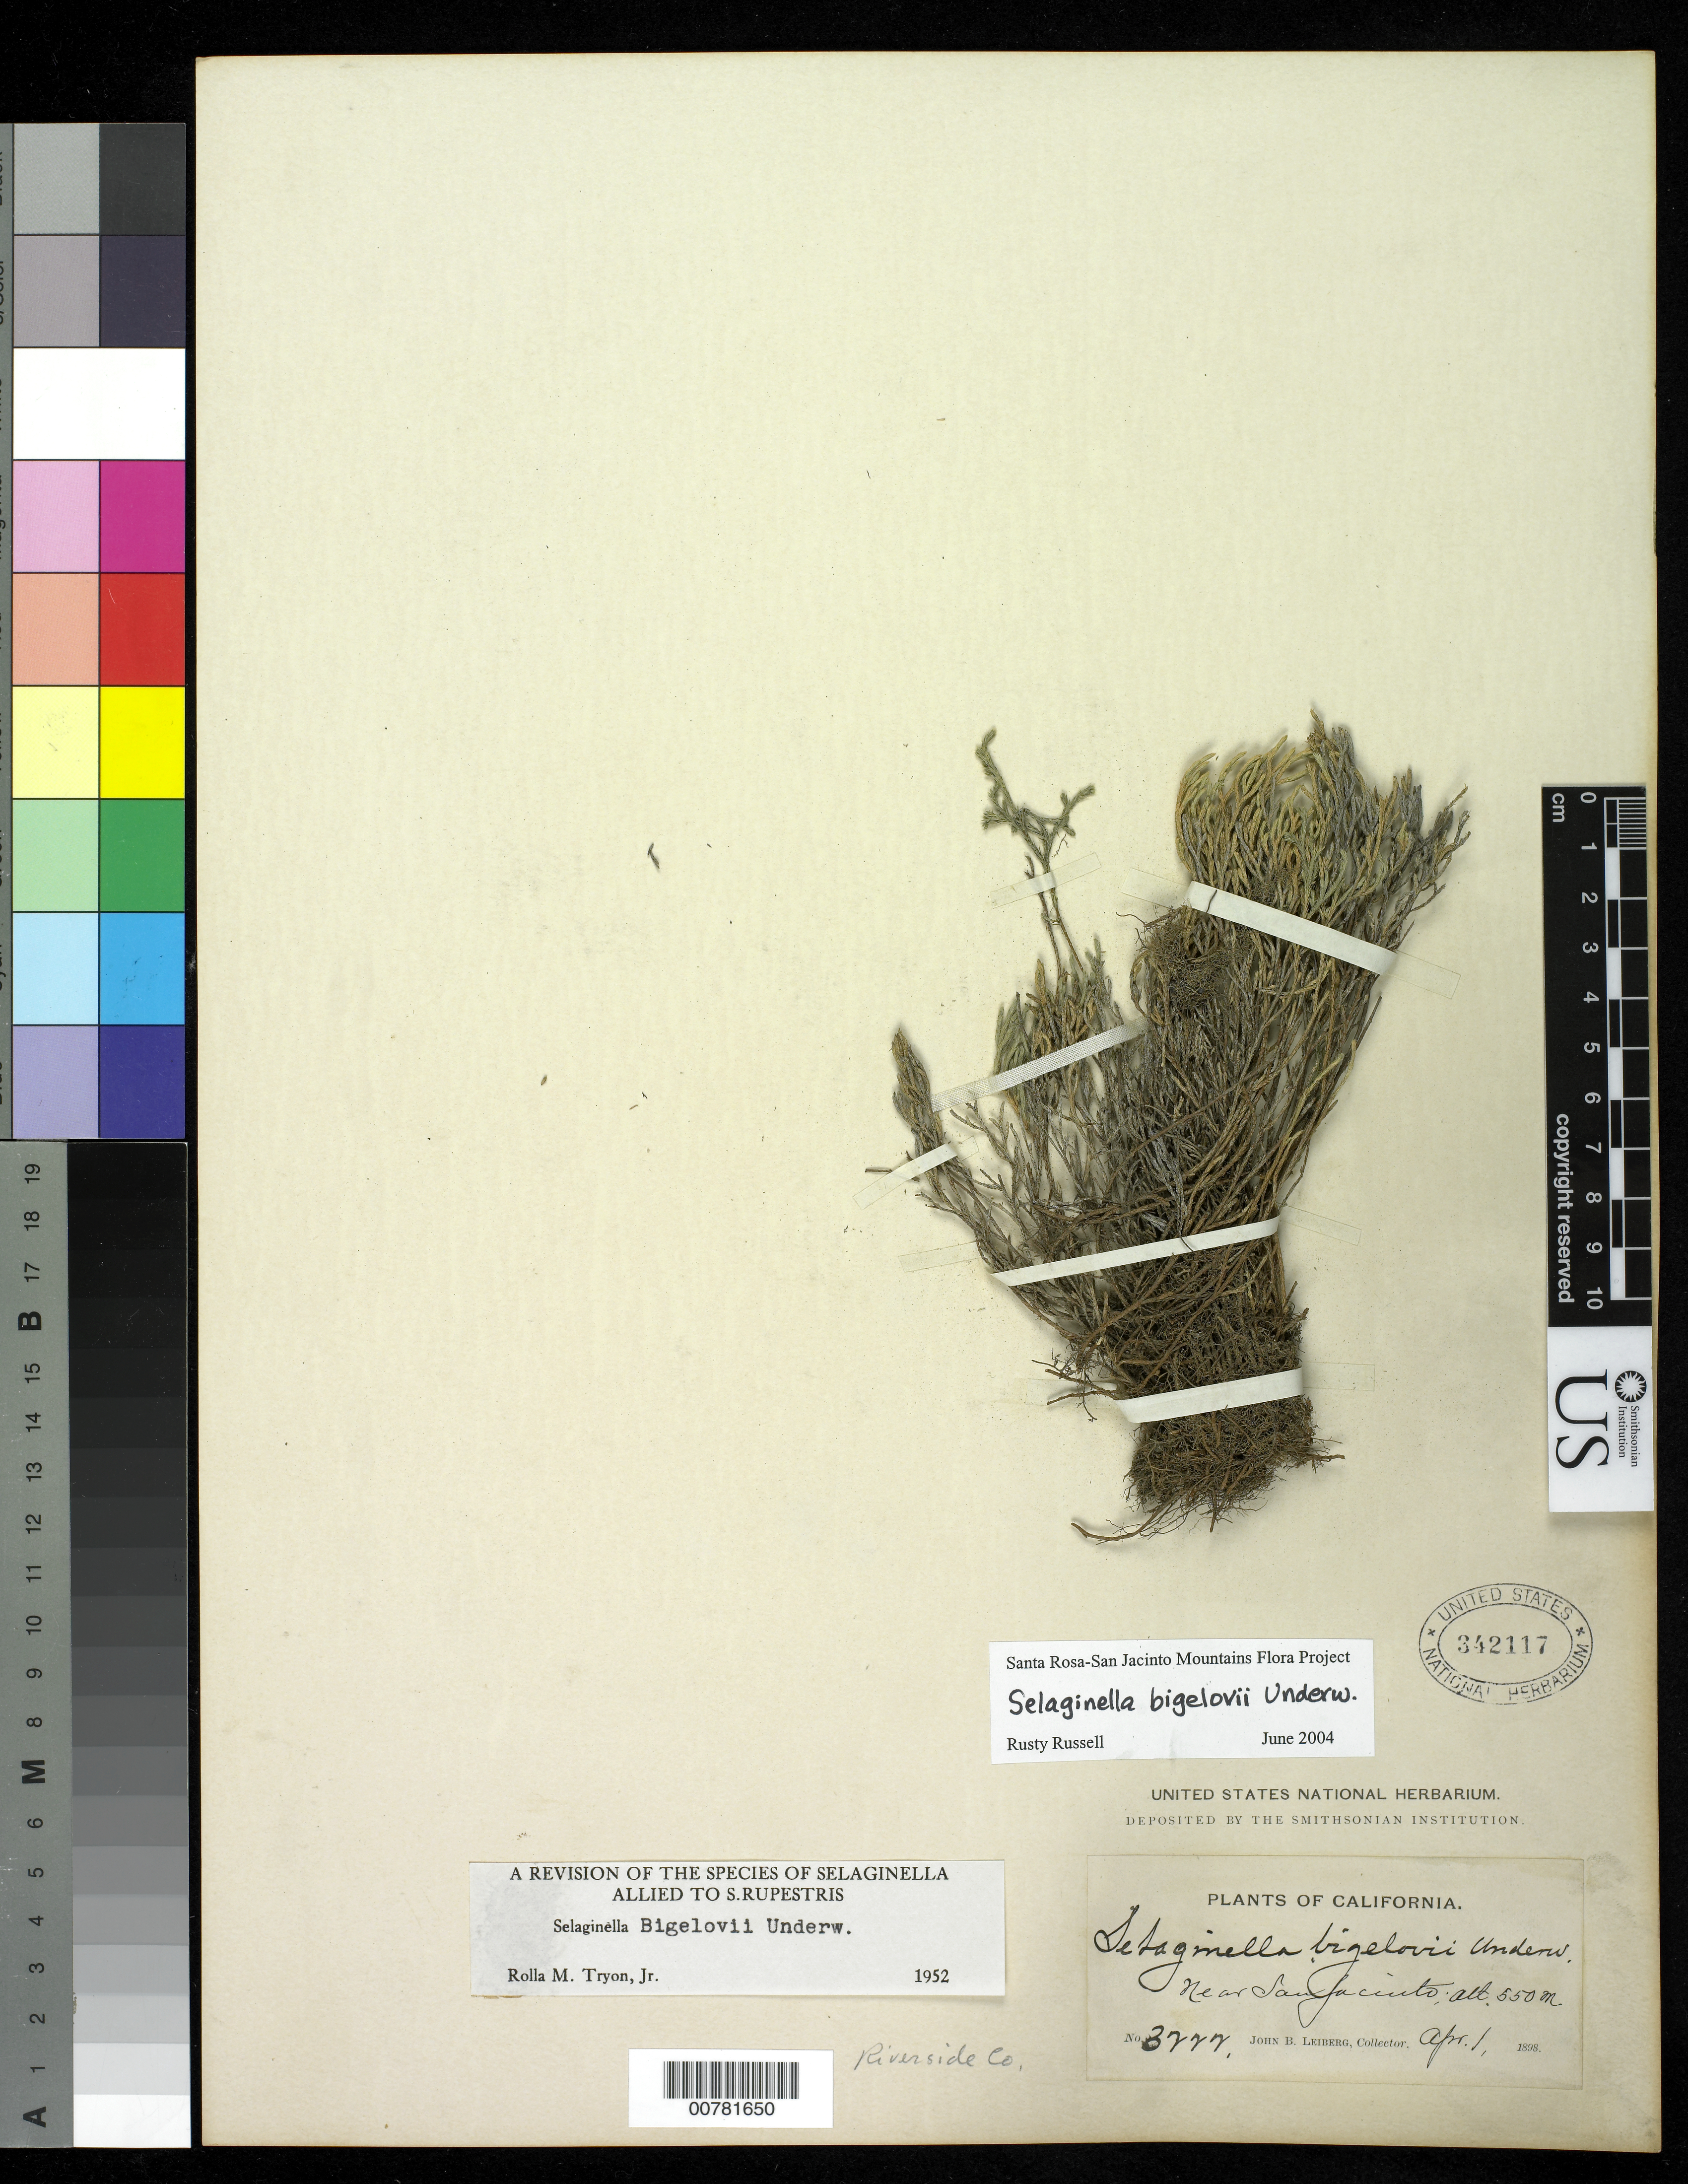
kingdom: Plantae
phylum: Tracheophyta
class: Lycopodiopsida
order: Selaginellales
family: Selaginellaceae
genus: Selaginella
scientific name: Selaginella bigelovii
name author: Underw.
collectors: J. B. Leiberg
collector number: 3222*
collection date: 1898-04-01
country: United States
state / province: California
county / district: Riverside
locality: Near San Jacinto, Riverside Co.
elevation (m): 550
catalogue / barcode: US 342117